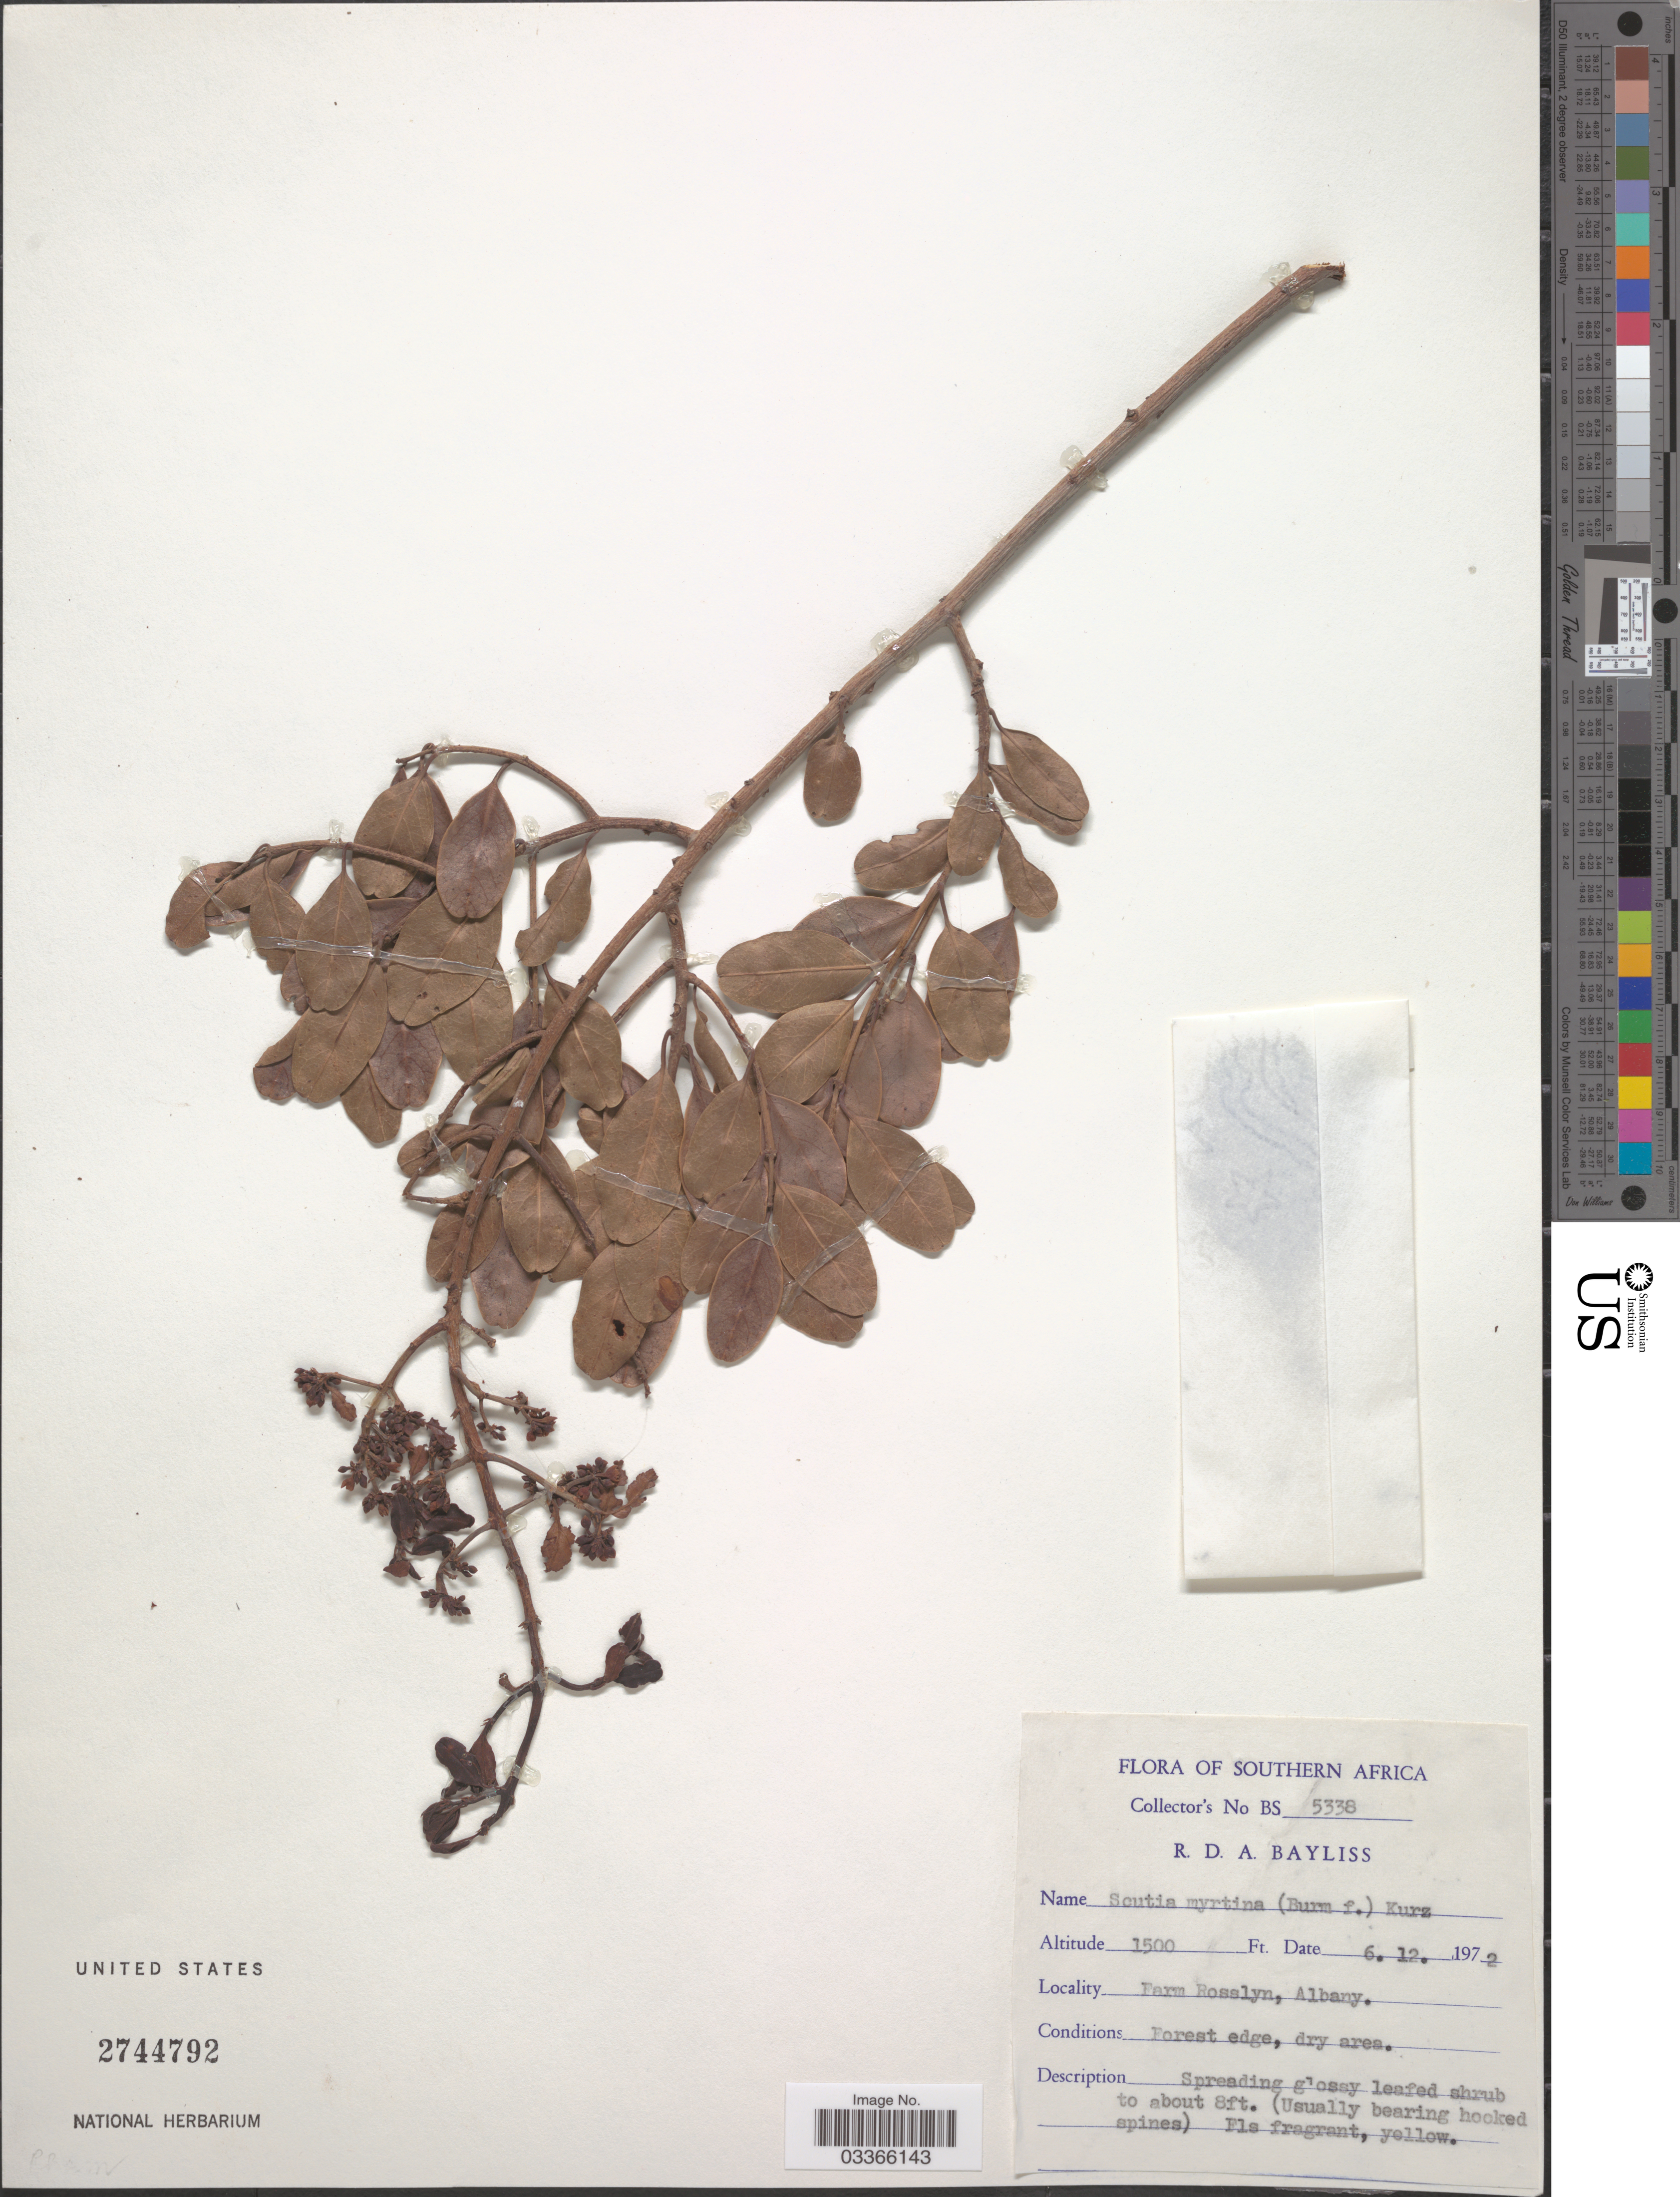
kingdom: Plantae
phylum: Tracheophyta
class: Magnoliopsida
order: Rosales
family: Rhamnaceae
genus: Scutia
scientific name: Scutia myrtina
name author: (Burm. f.) Kurz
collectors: R. Bayliss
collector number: BS5338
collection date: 1972-12-06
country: South Africa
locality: Southern Africa, Farm Rosslyn, Albany.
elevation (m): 457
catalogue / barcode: US 2744792